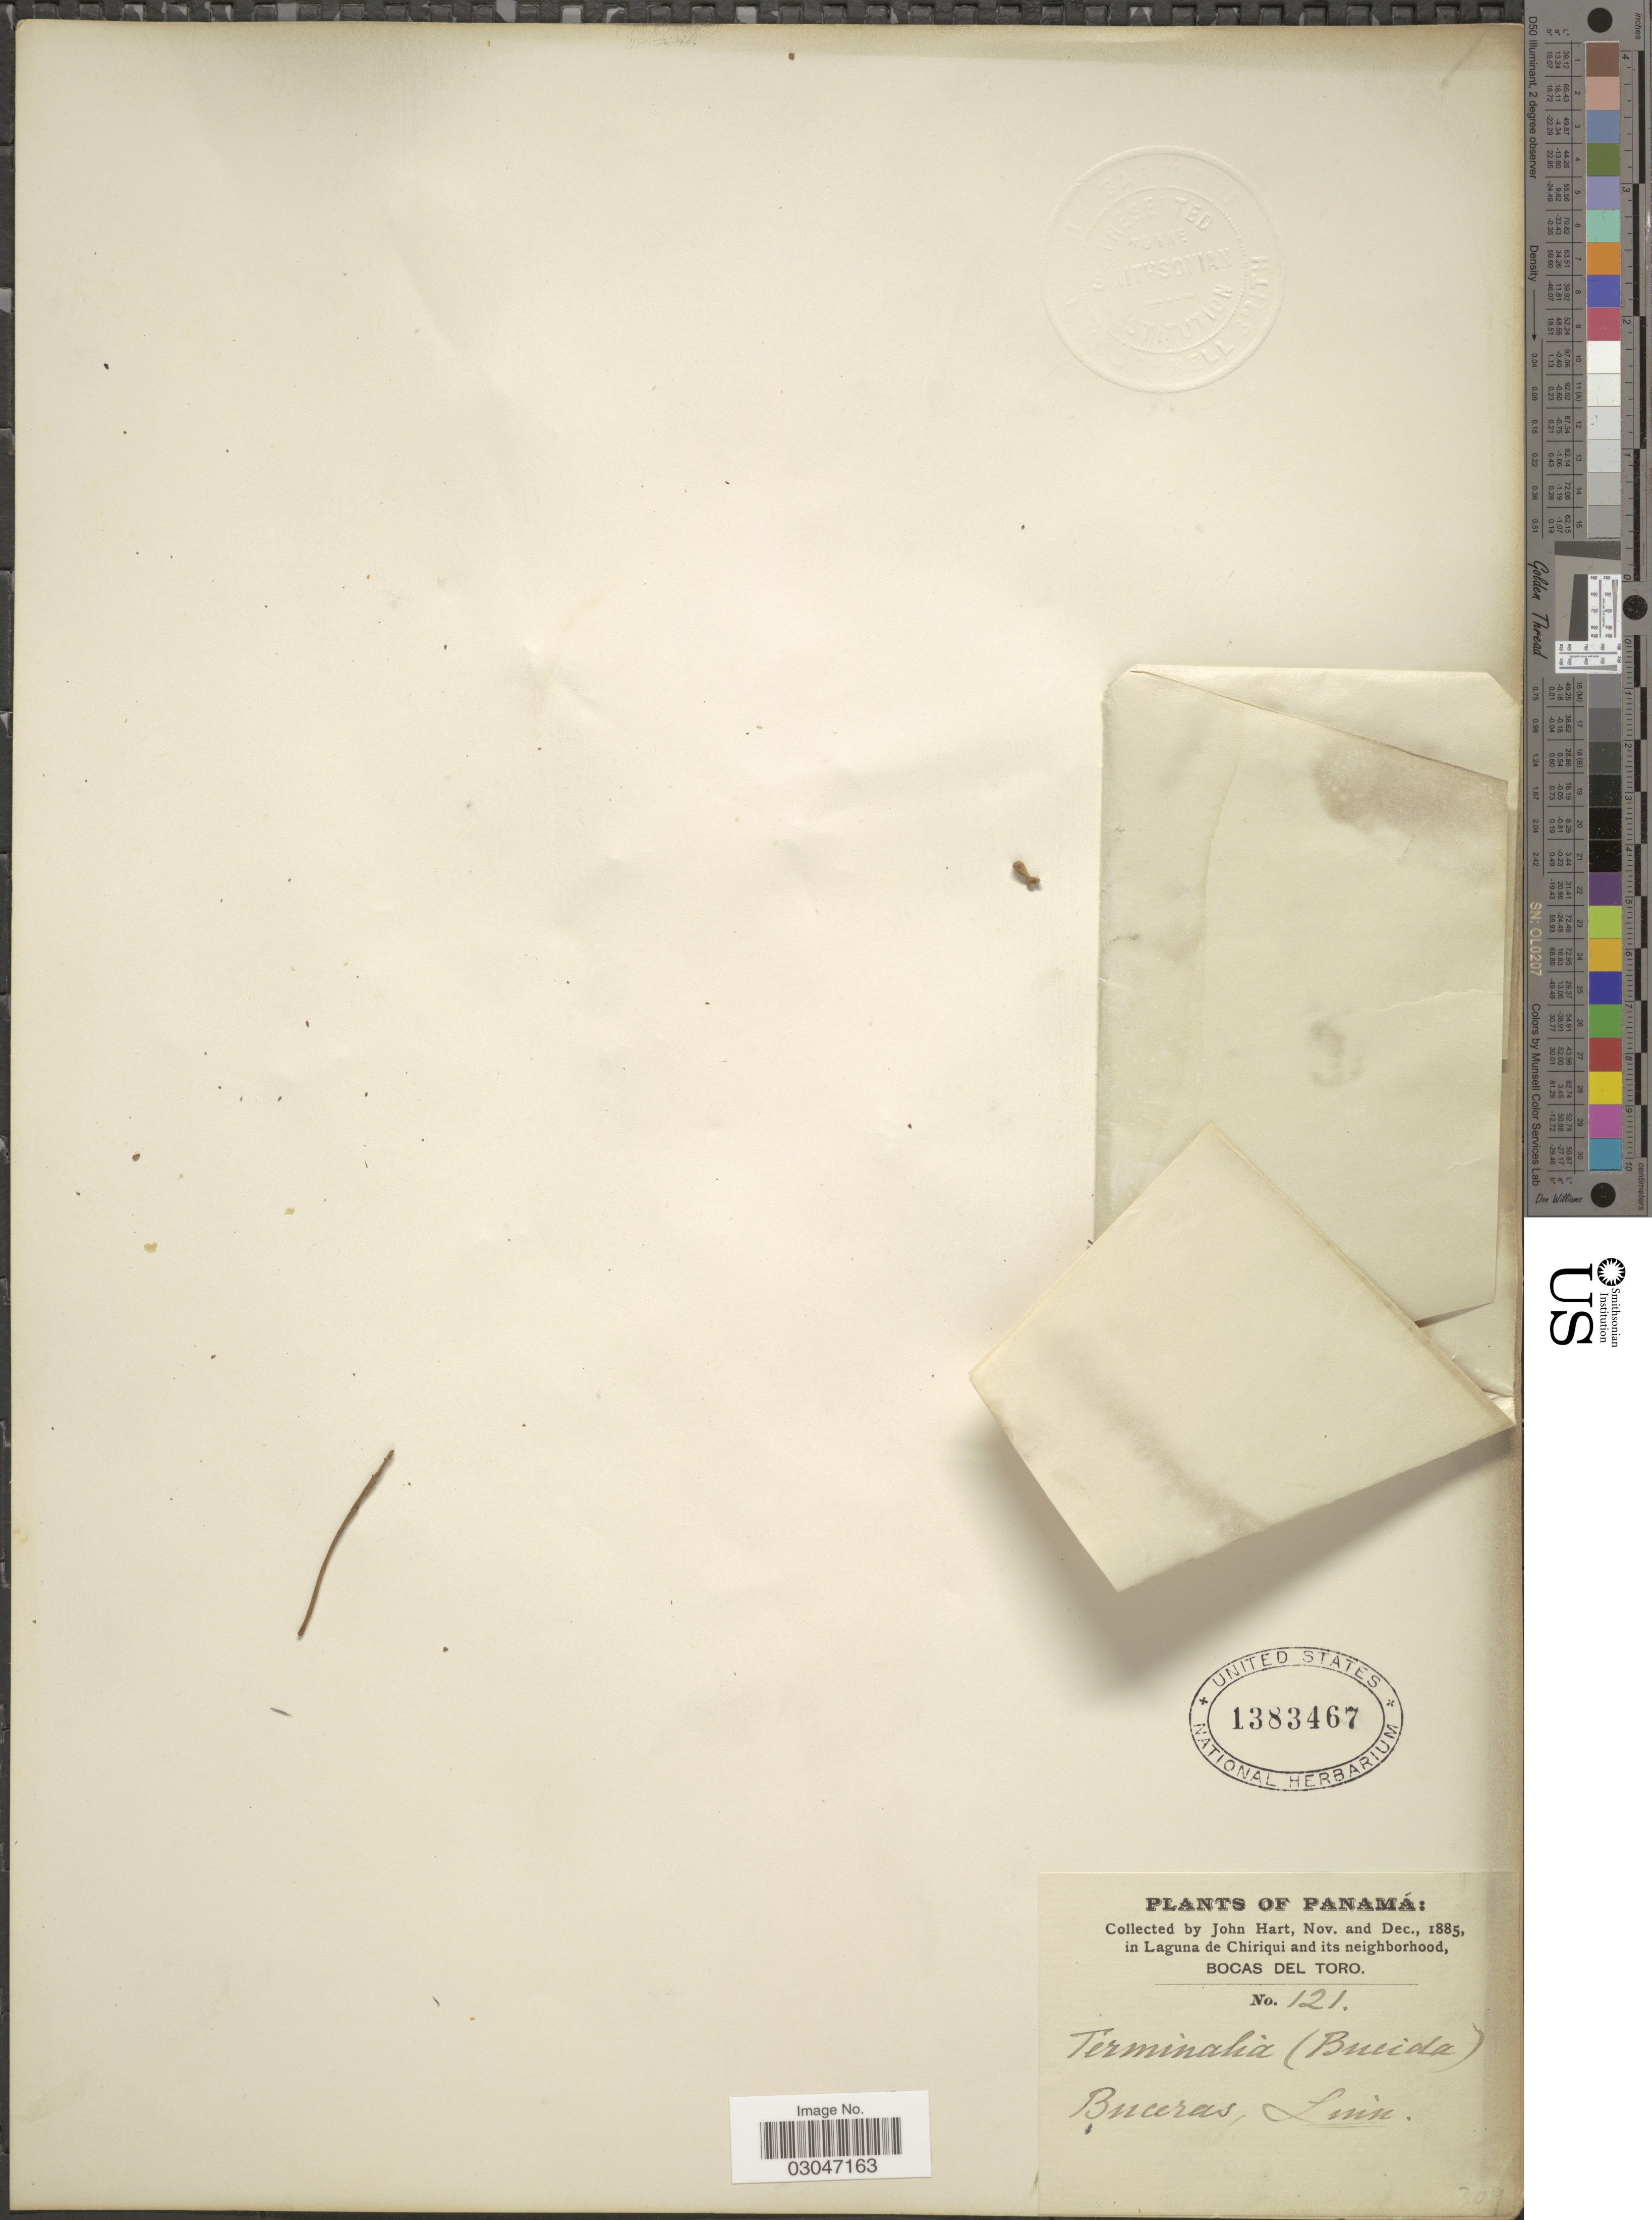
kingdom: Plantae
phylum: Tracheophyta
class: Magnoliopsida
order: Myrtales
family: Combretaceae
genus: Terminalia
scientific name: Terminalia buceras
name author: (L.) C. Wright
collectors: J. H. Hart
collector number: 121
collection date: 1885-11/1885-12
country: Panama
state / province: Bocas del Toro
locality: In Laguna de Chiriqui and its neighborhood.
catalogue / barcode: US 1383467